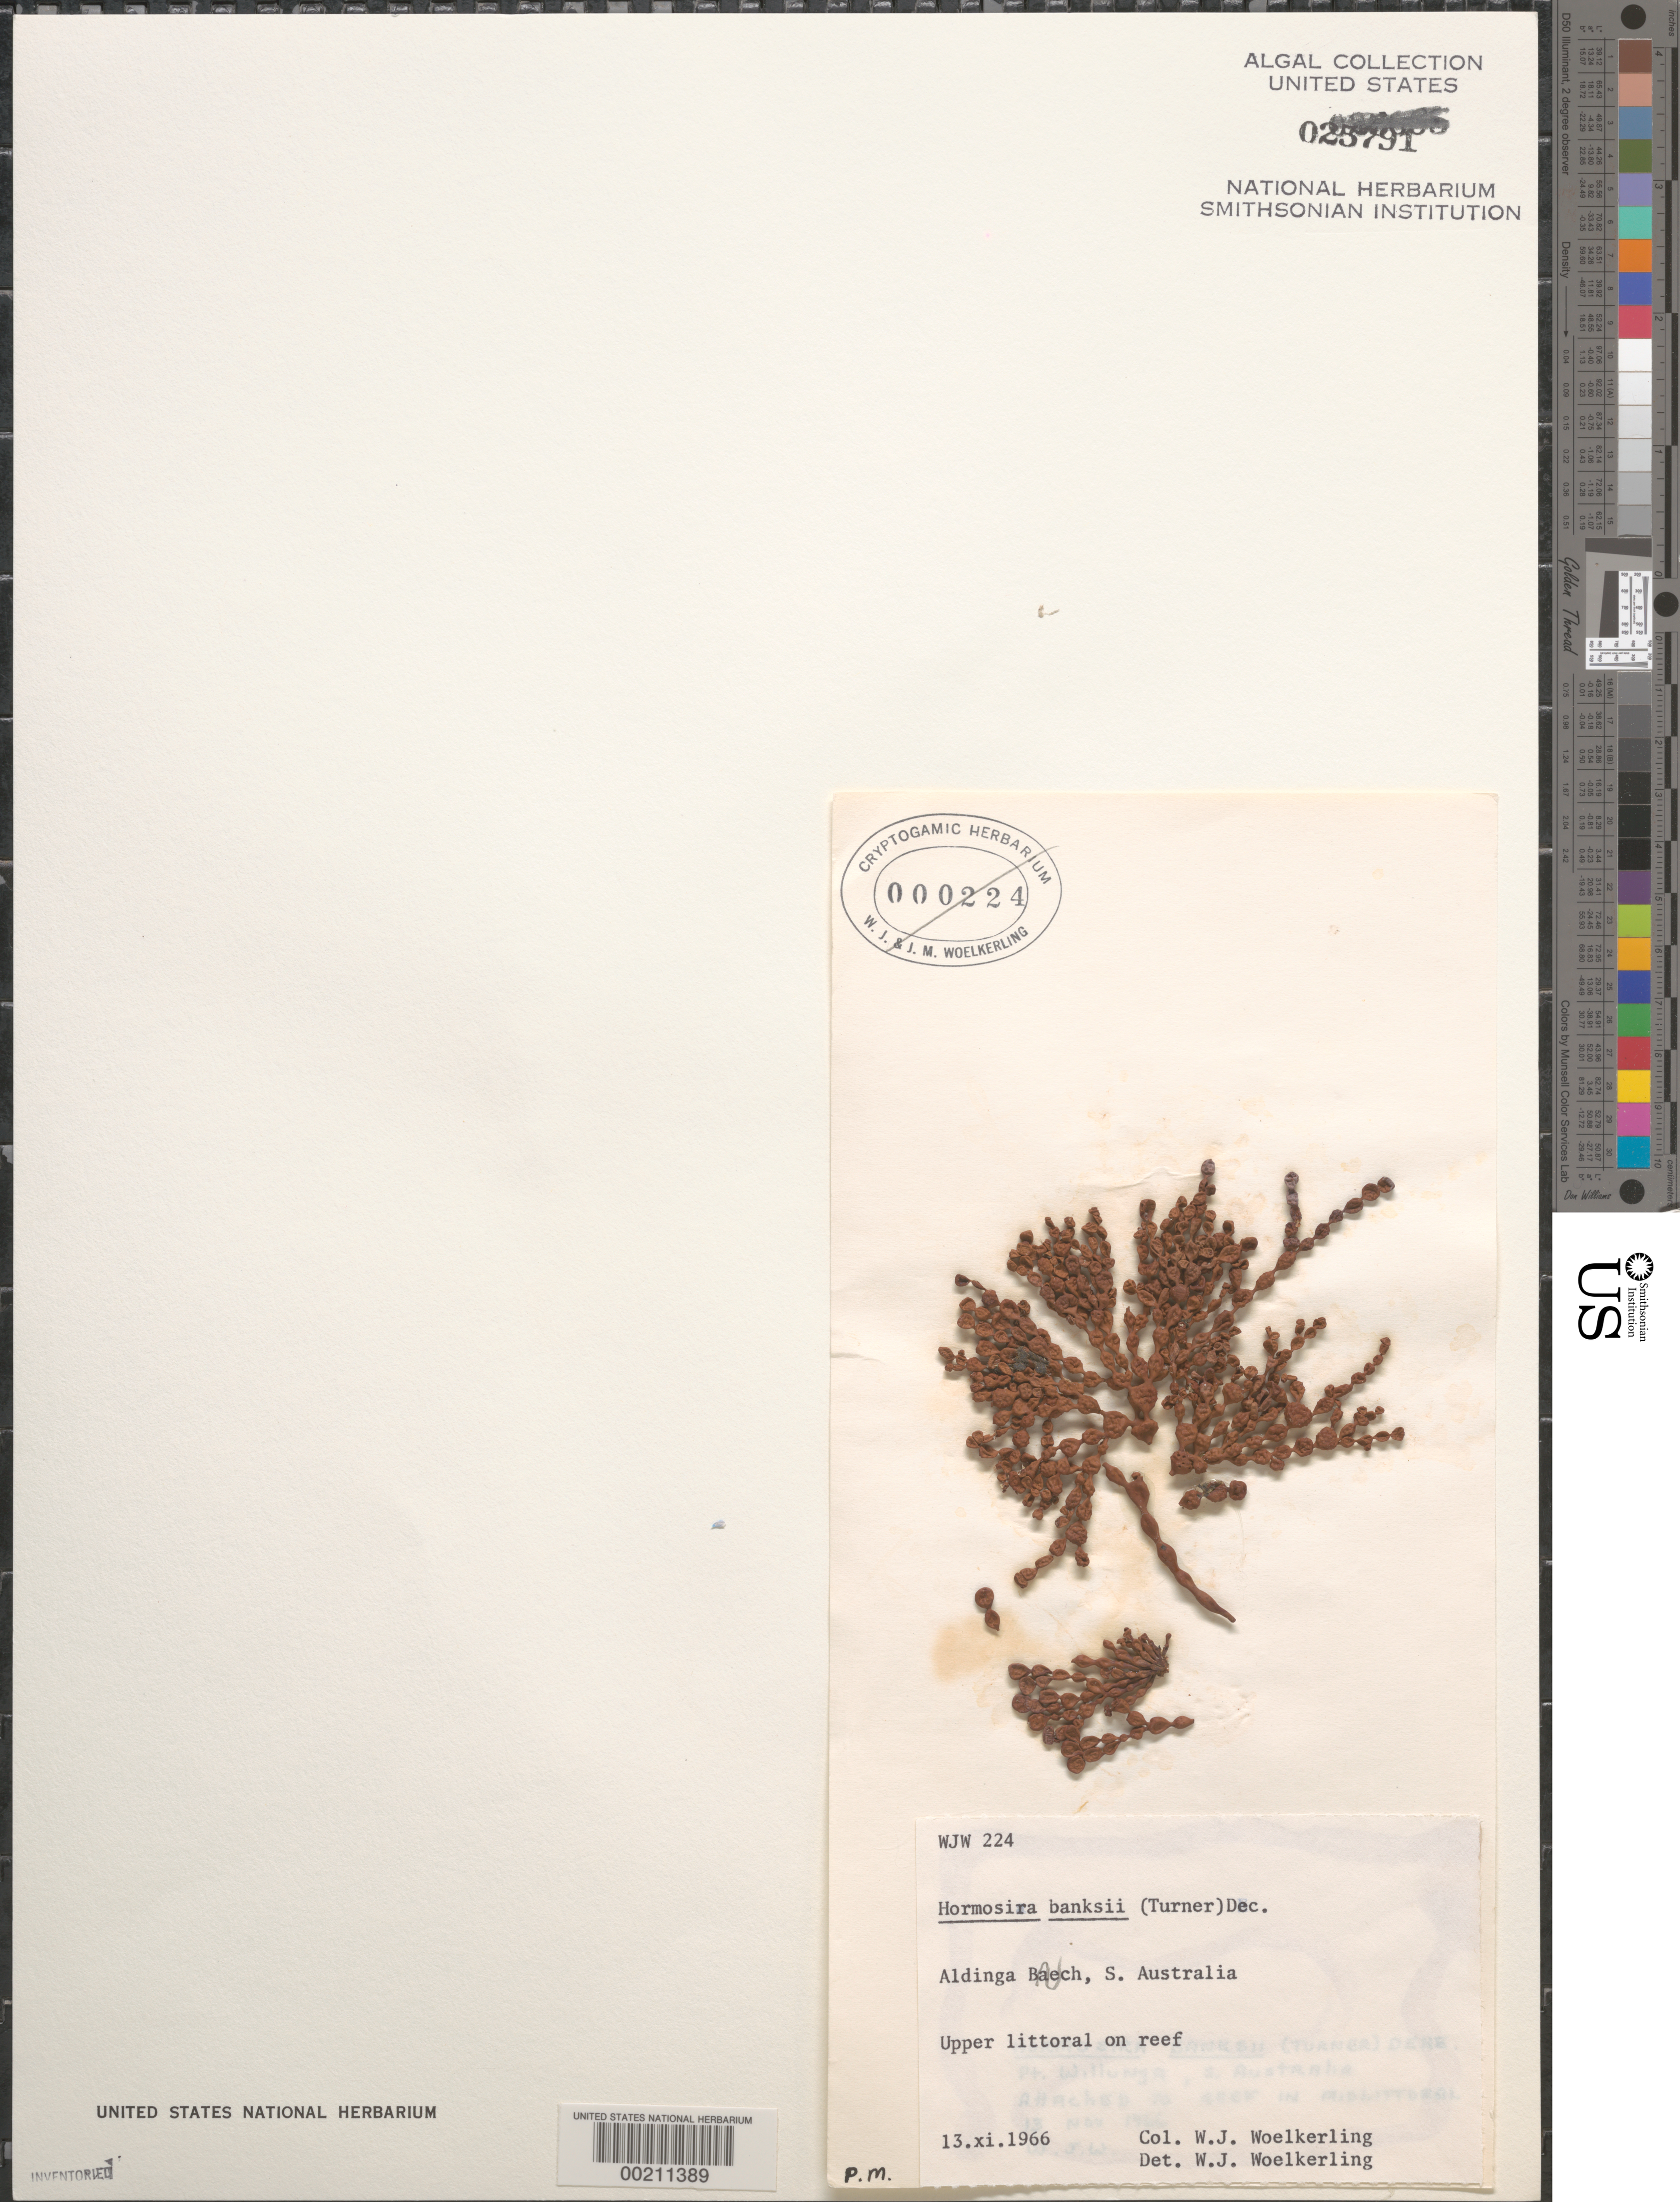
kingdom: Chromista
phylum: Ochrophyta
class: Phaeophyceae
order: Fucales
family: Hormosiraceae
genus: Hormosira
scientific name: Hormosira banksii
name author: (Turner) Decne.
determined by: Woelkerling, W. J.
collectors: W. Woelkerling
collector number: WJW 224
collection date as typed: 13 Nov 1966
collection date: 1966-11-13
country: Australia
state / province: South Australia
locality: Aldinga Beach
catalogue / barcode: US 25791